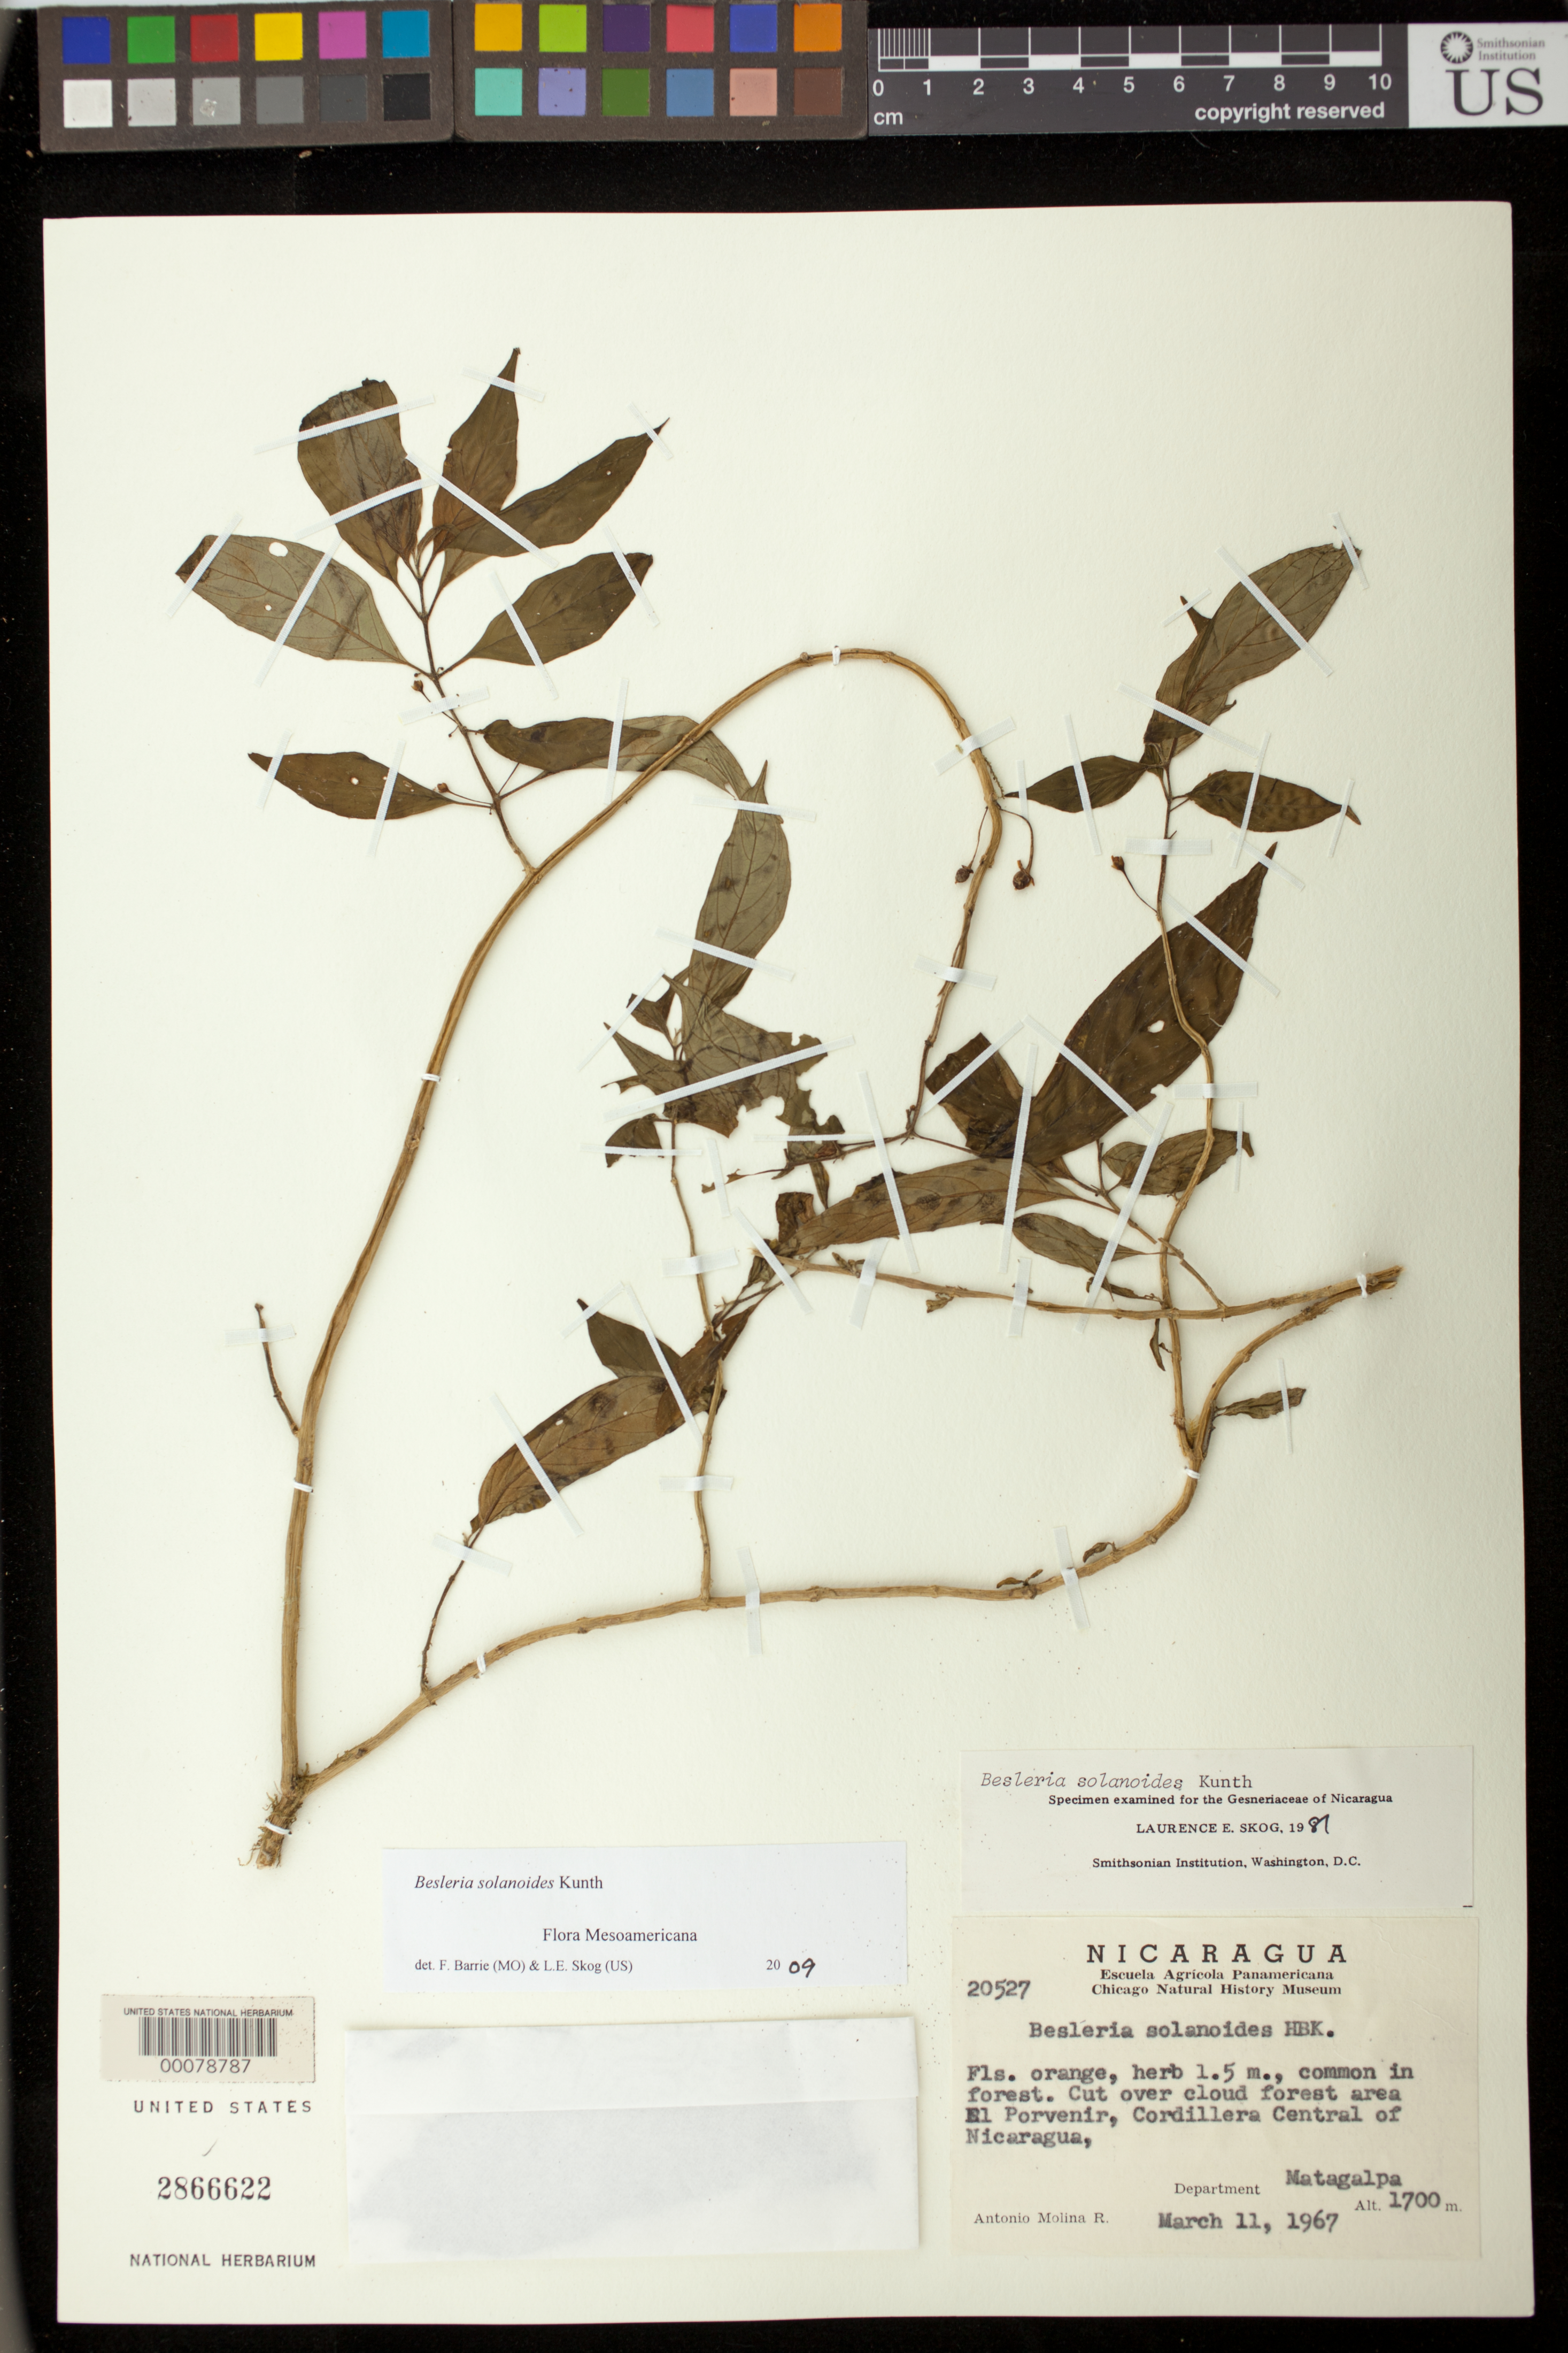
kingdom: Plantae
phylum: Tracheophyta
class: Magnoliopsida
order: Lamiales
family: Gesneriaceae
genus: Besleria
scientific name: Besleria solanoides var. solanoides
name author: Kunth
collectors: A. Molina R.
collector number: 20527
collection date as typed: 11 Mar 1967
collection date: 1967-03-11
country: Nicaragua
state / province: Matagalpa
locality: El Porvenir, Cordillera Central of Nicaragua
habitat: Cut over cloud forest area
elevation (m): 1700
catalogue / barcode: US 2866622